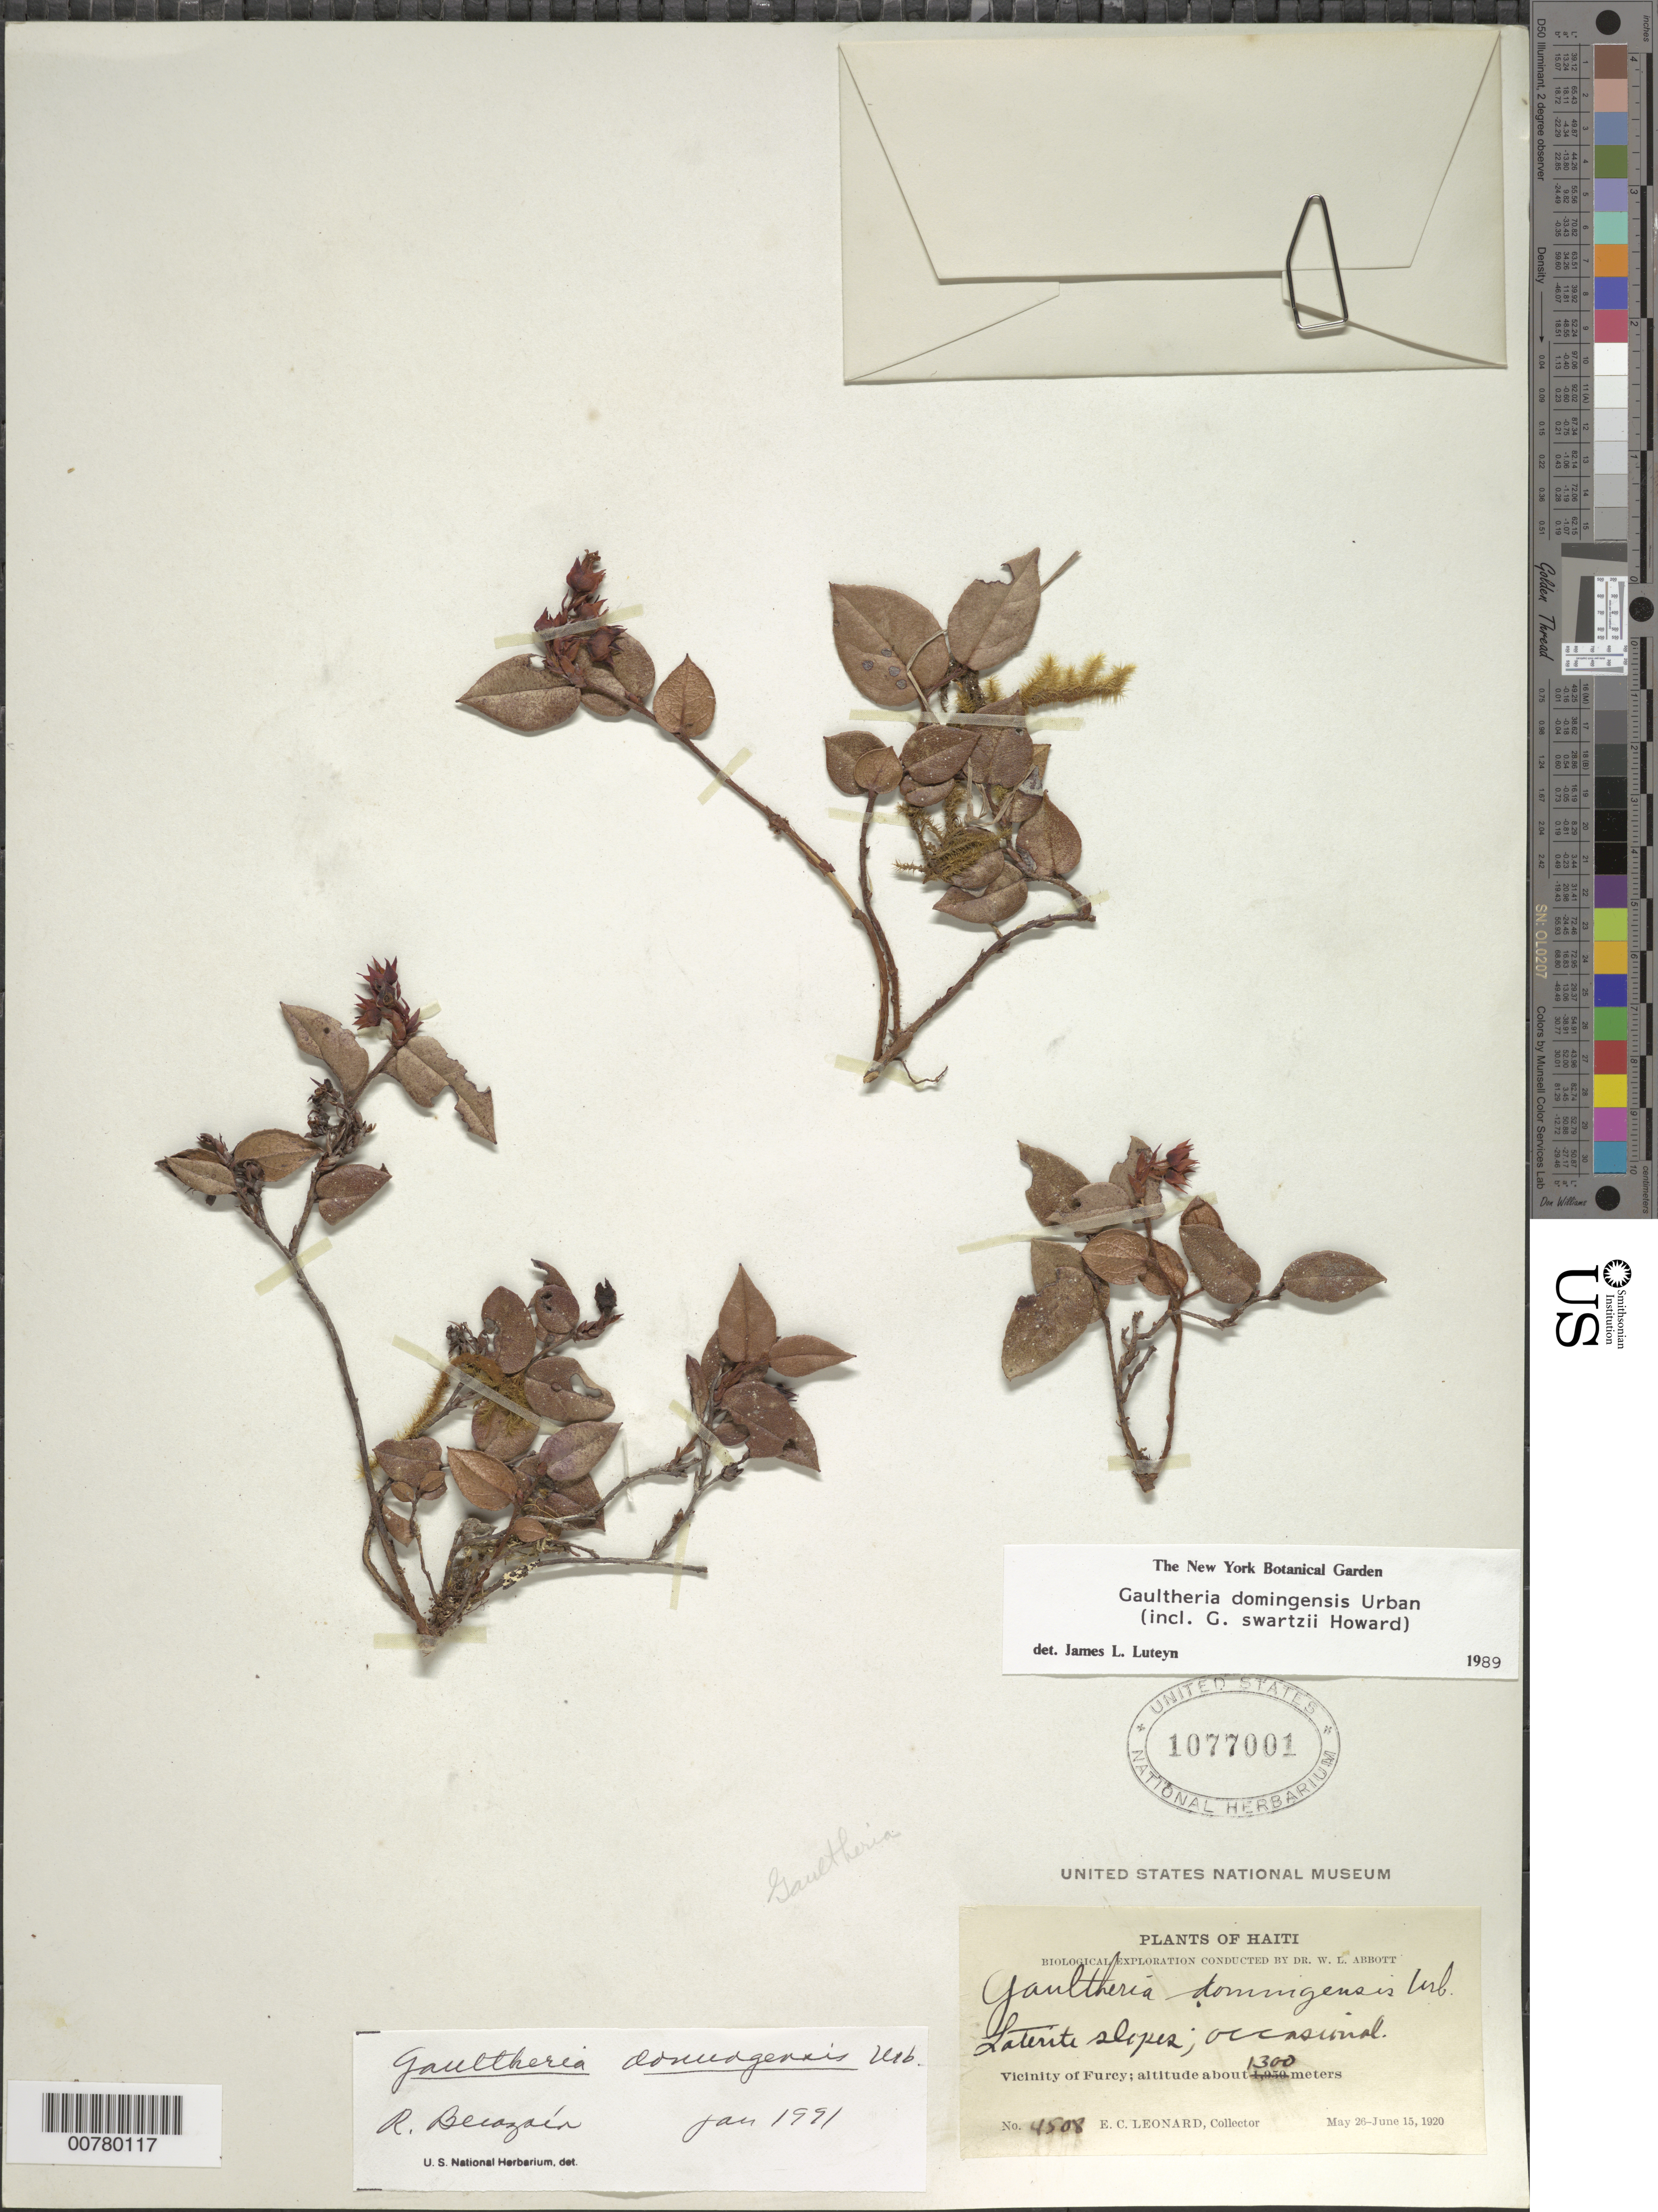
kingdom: Plantae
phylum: Tracheophyta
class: Magnoliopsida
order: Ericales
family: Ericaceae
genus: Gaultheria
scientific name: Gaultheria domingensis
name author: Urb.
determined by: Berozain, R.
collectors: E. C. Leonard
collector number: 4508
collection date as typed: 26 May 1920 15 Jun 1920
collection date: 1920-05-26/1920-06-15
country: Haiti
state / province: Ouest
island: Hispaniola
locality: Vicinity of Furcy.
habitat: Laterite slope.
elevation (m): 1300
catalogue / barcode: US 1077001